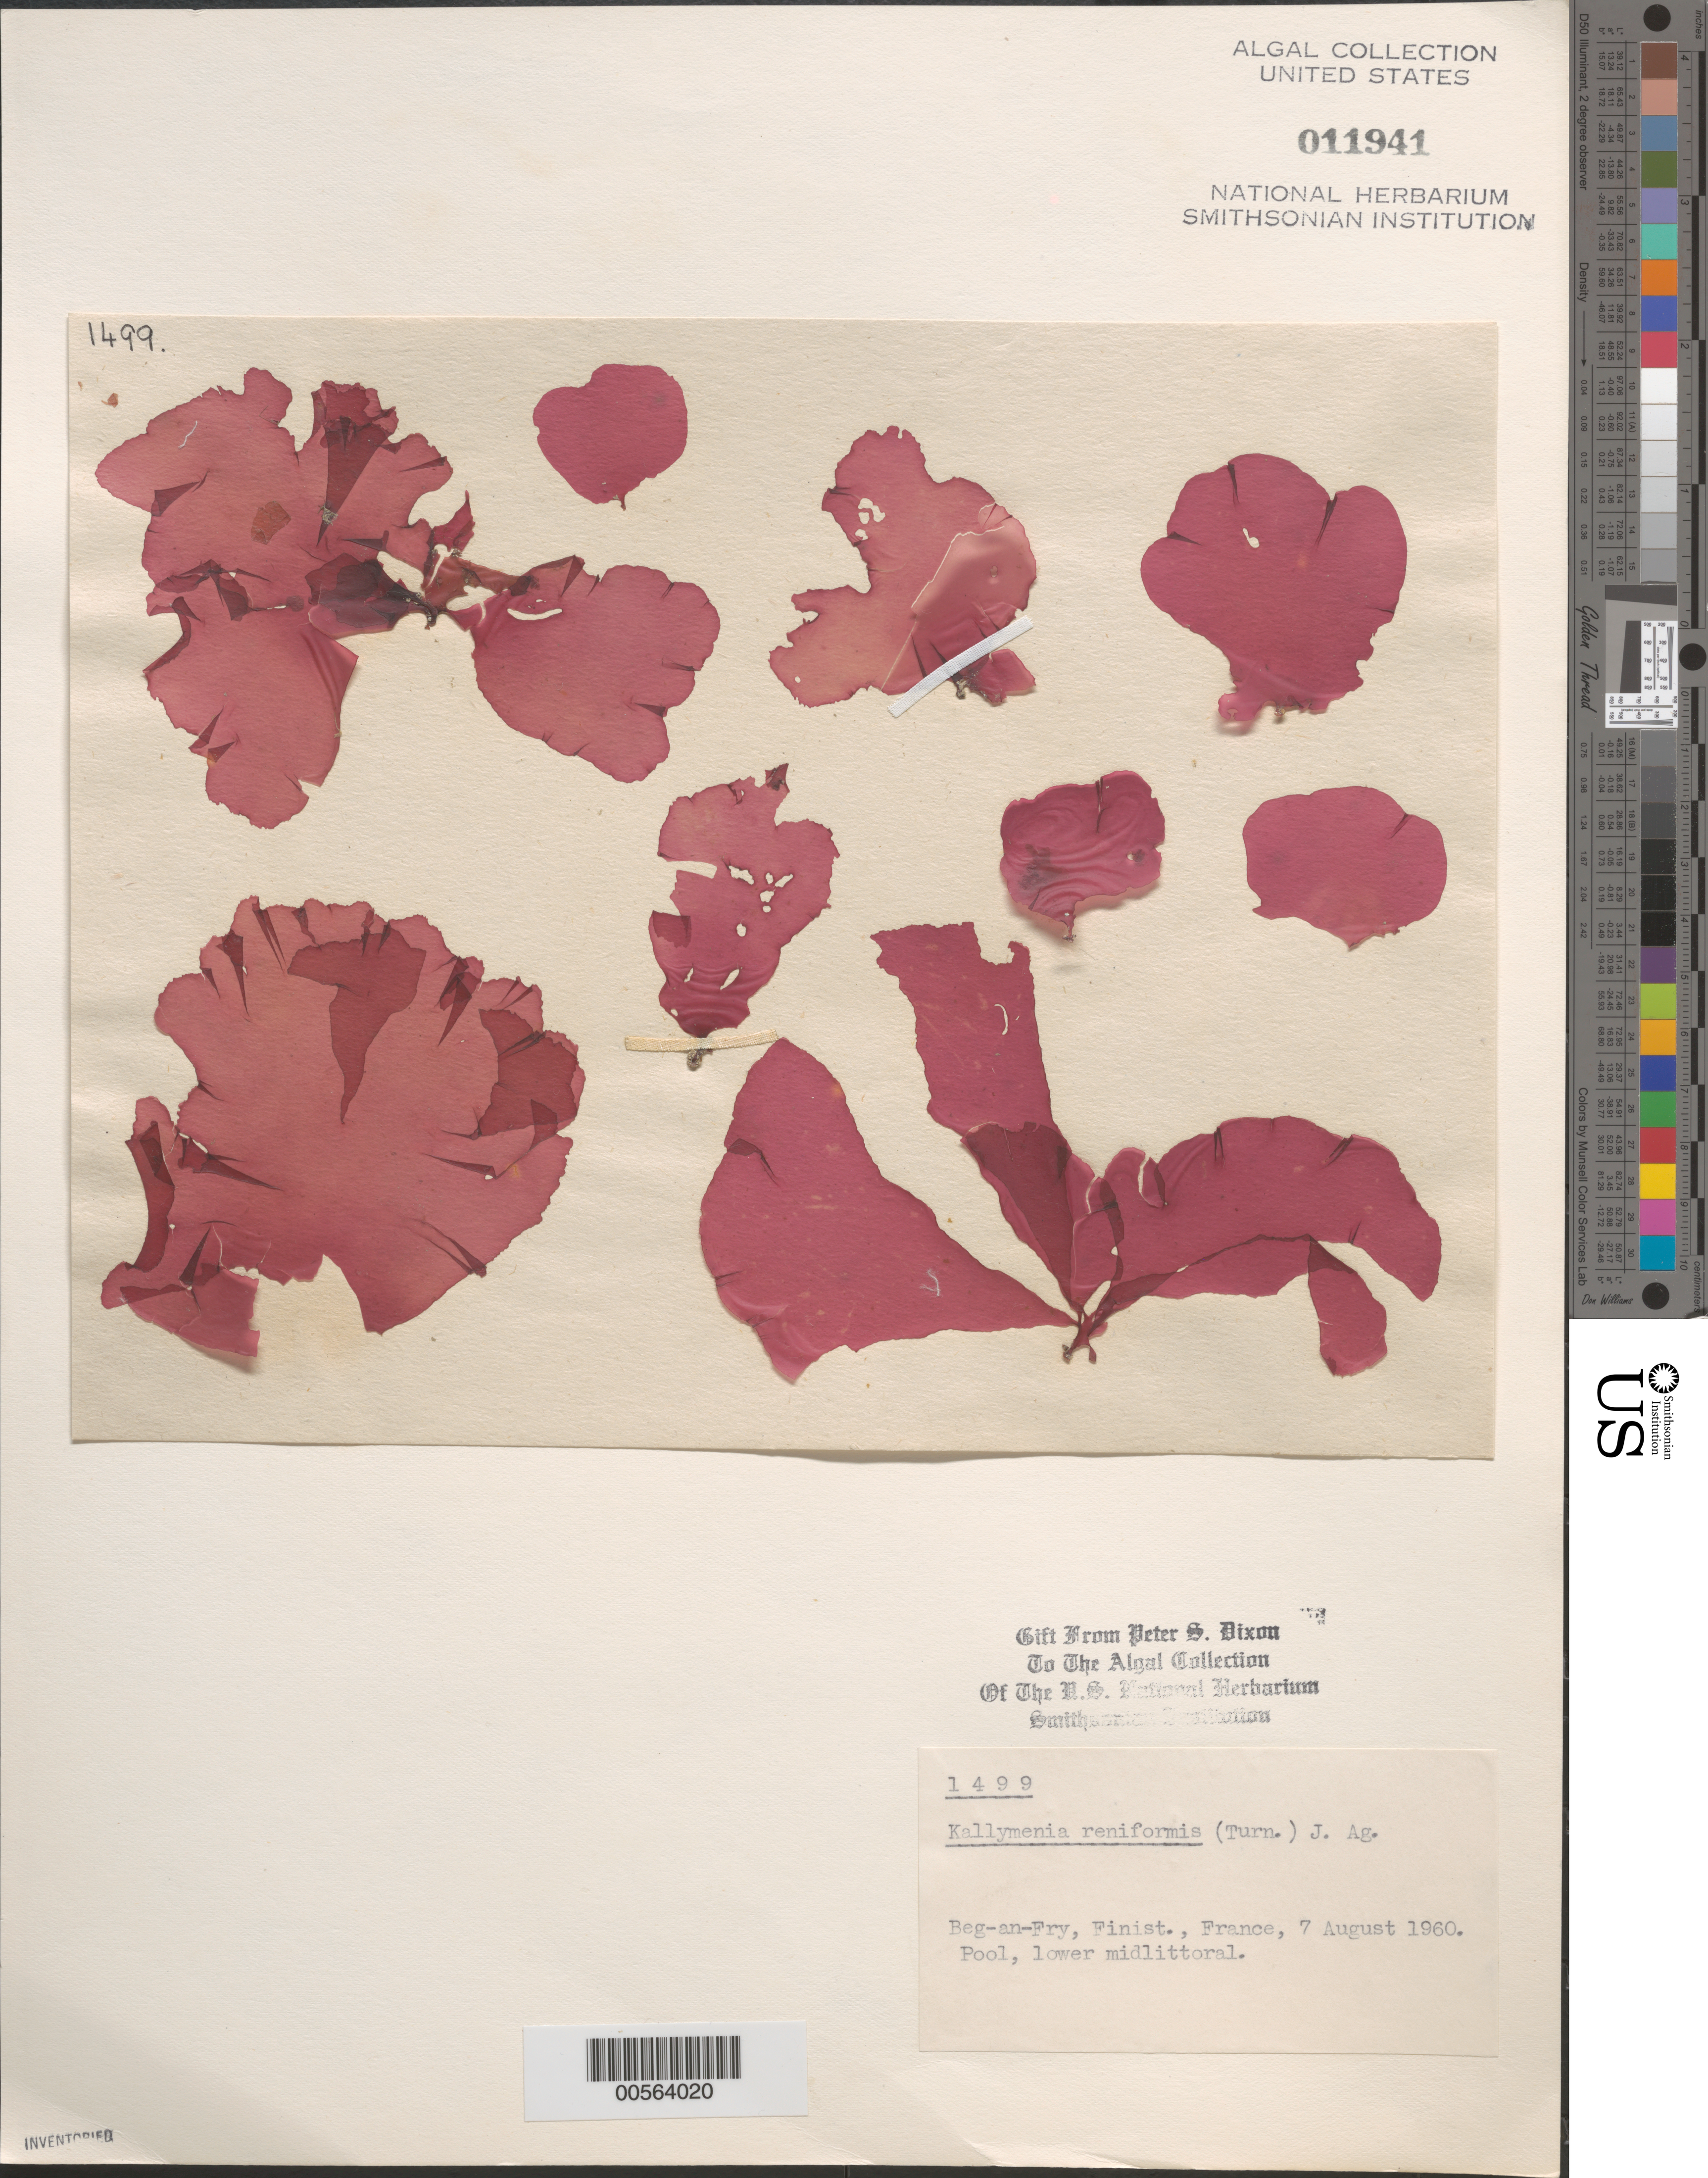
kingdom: Plantae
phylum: Rhodophyta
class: Florideophyceae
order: Gigartinales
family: Kallymeniaceae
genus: Kallymenia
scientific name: Kallymenia reniformis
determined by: Dixon, P. S.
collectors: P. S. Dixon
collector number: PSD 1499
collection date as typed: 07 Aug 1960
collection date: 1960-08-07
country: France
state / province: Bretagne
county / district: Finistère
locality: Beg-an-Fry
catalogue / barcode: US 11941